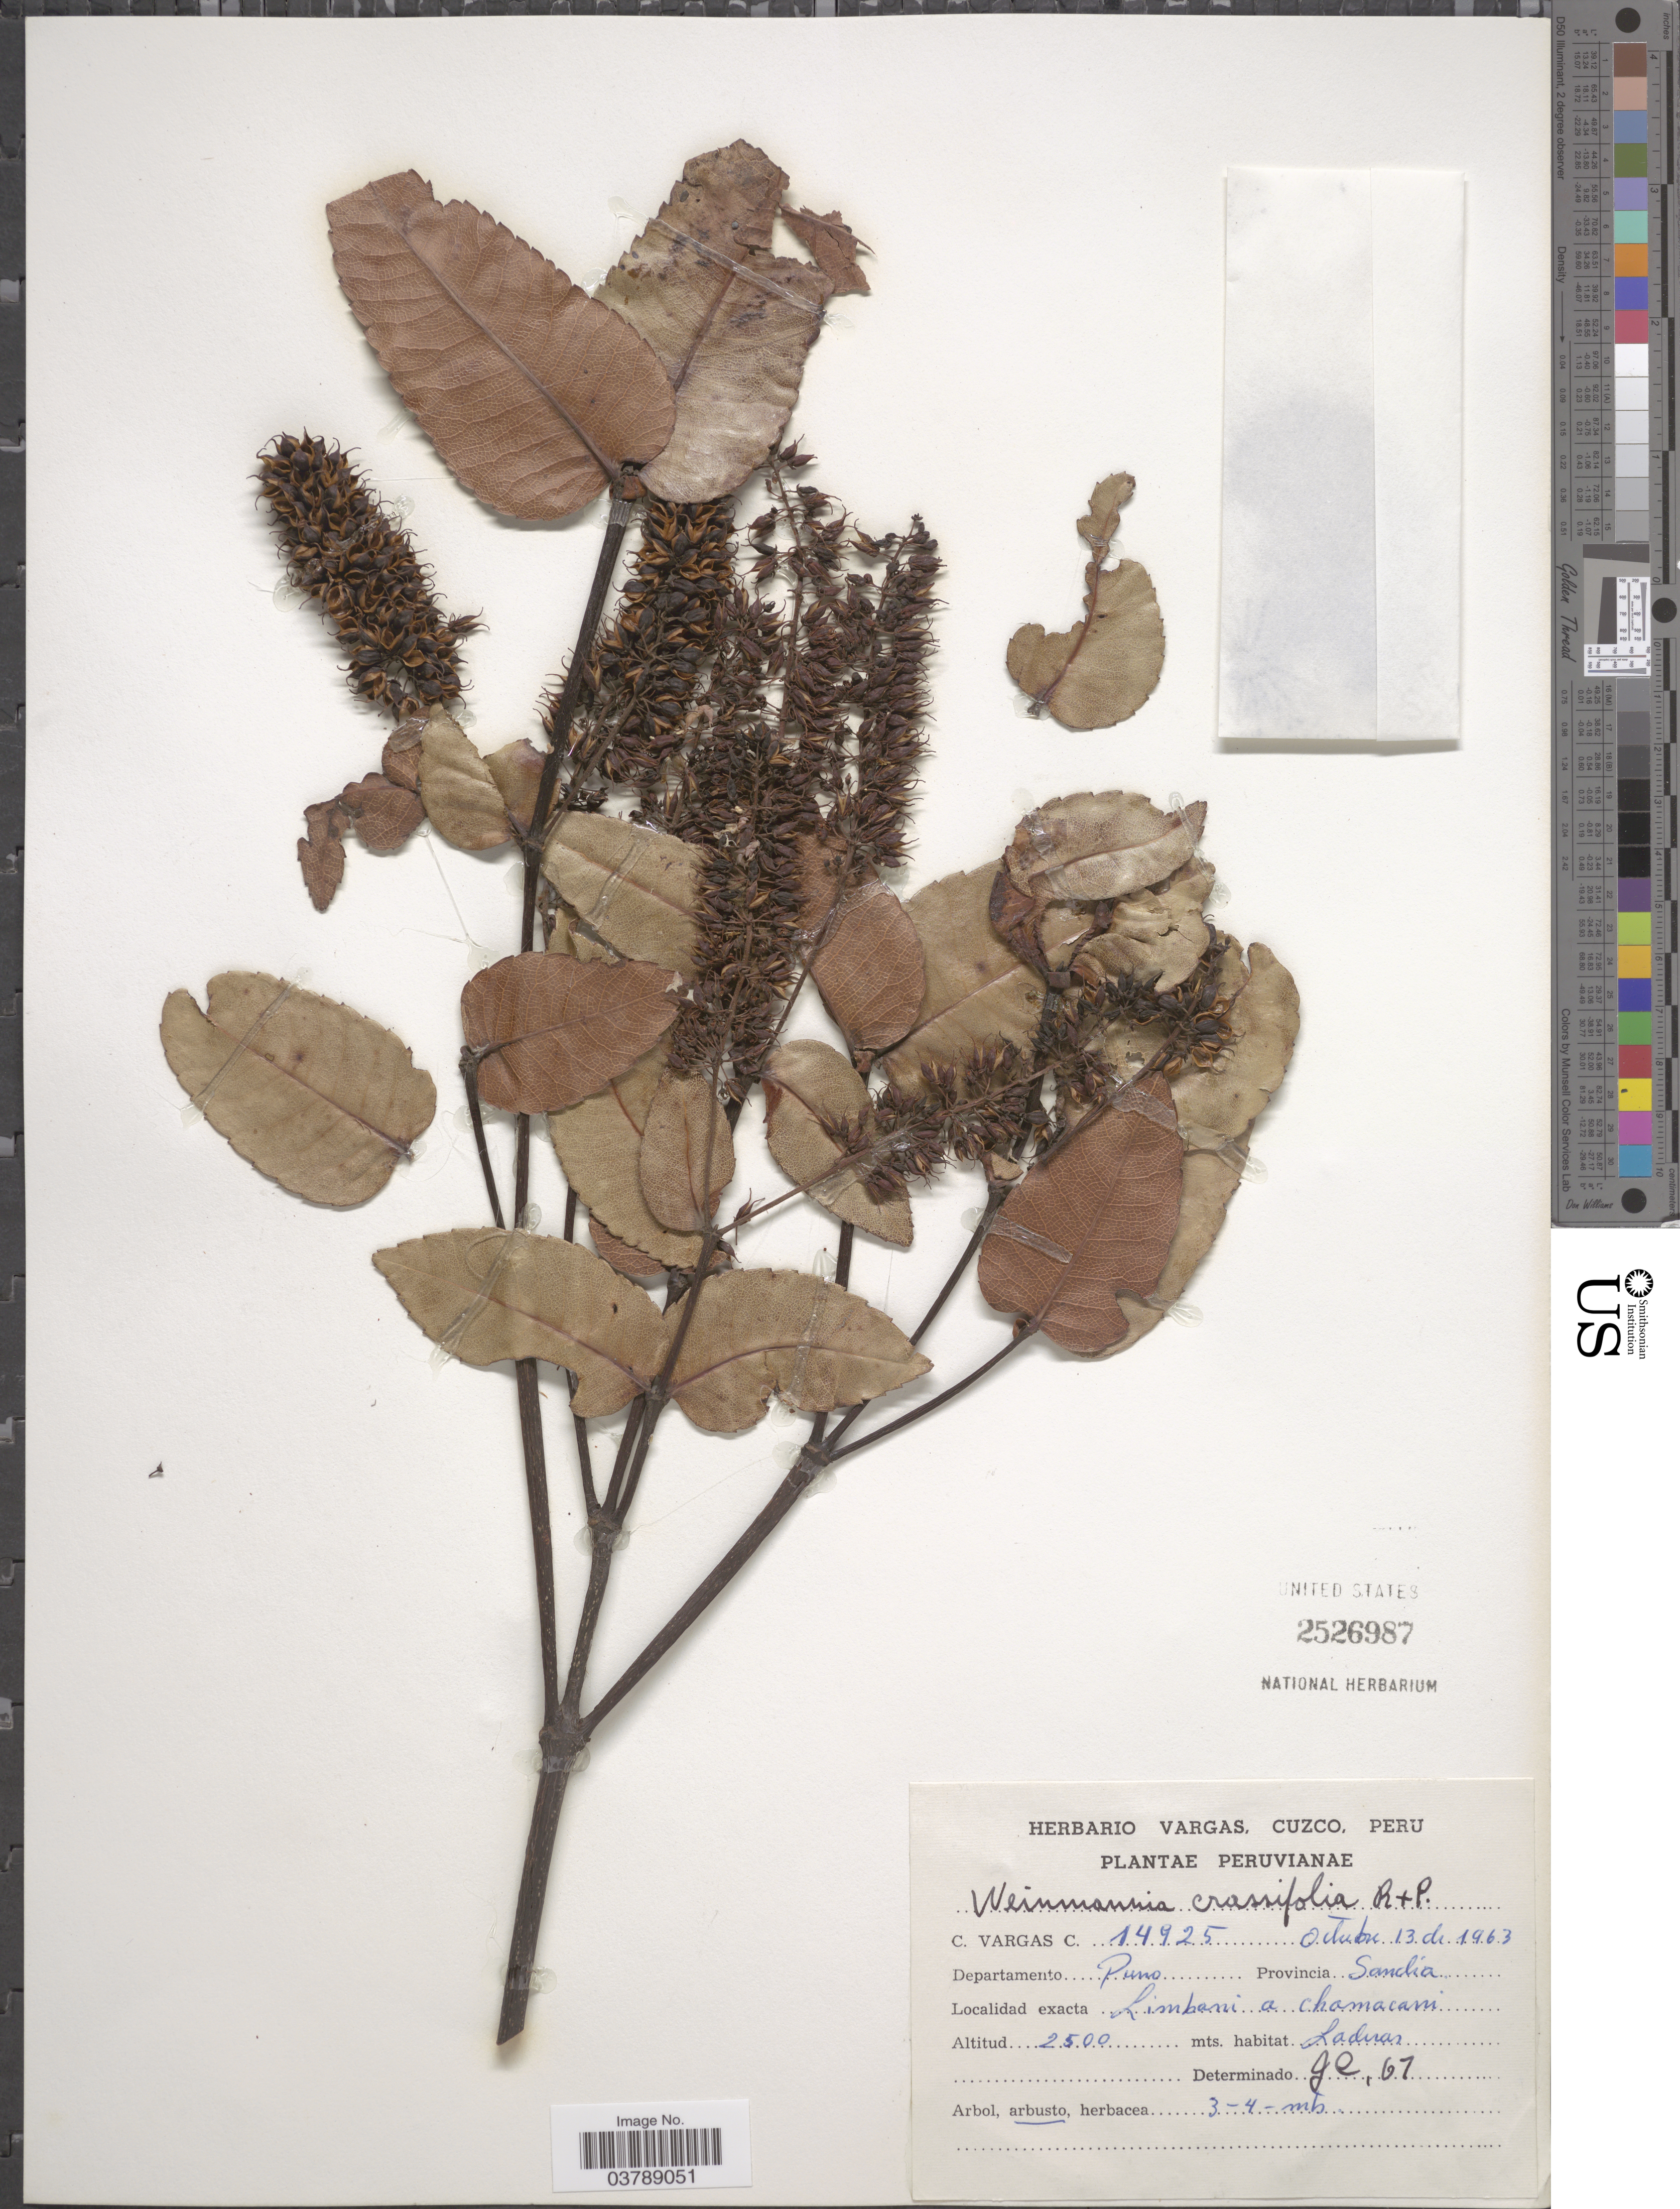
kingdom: Plantae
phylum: Tracheophyta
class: Magnoliopsida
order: Oxalidales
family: Cunoniaceae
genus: Weinmannia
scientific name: Weinmannia crassifolia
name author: Ruiz & Pav.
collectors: C. Vargas Calderón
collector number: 14925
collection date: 1963-10-13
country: Peru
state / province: Puno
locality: Deparamento Puno, Provincia Sandia. Limbani a chamacani.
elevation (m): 2500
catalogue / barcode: US 2526987